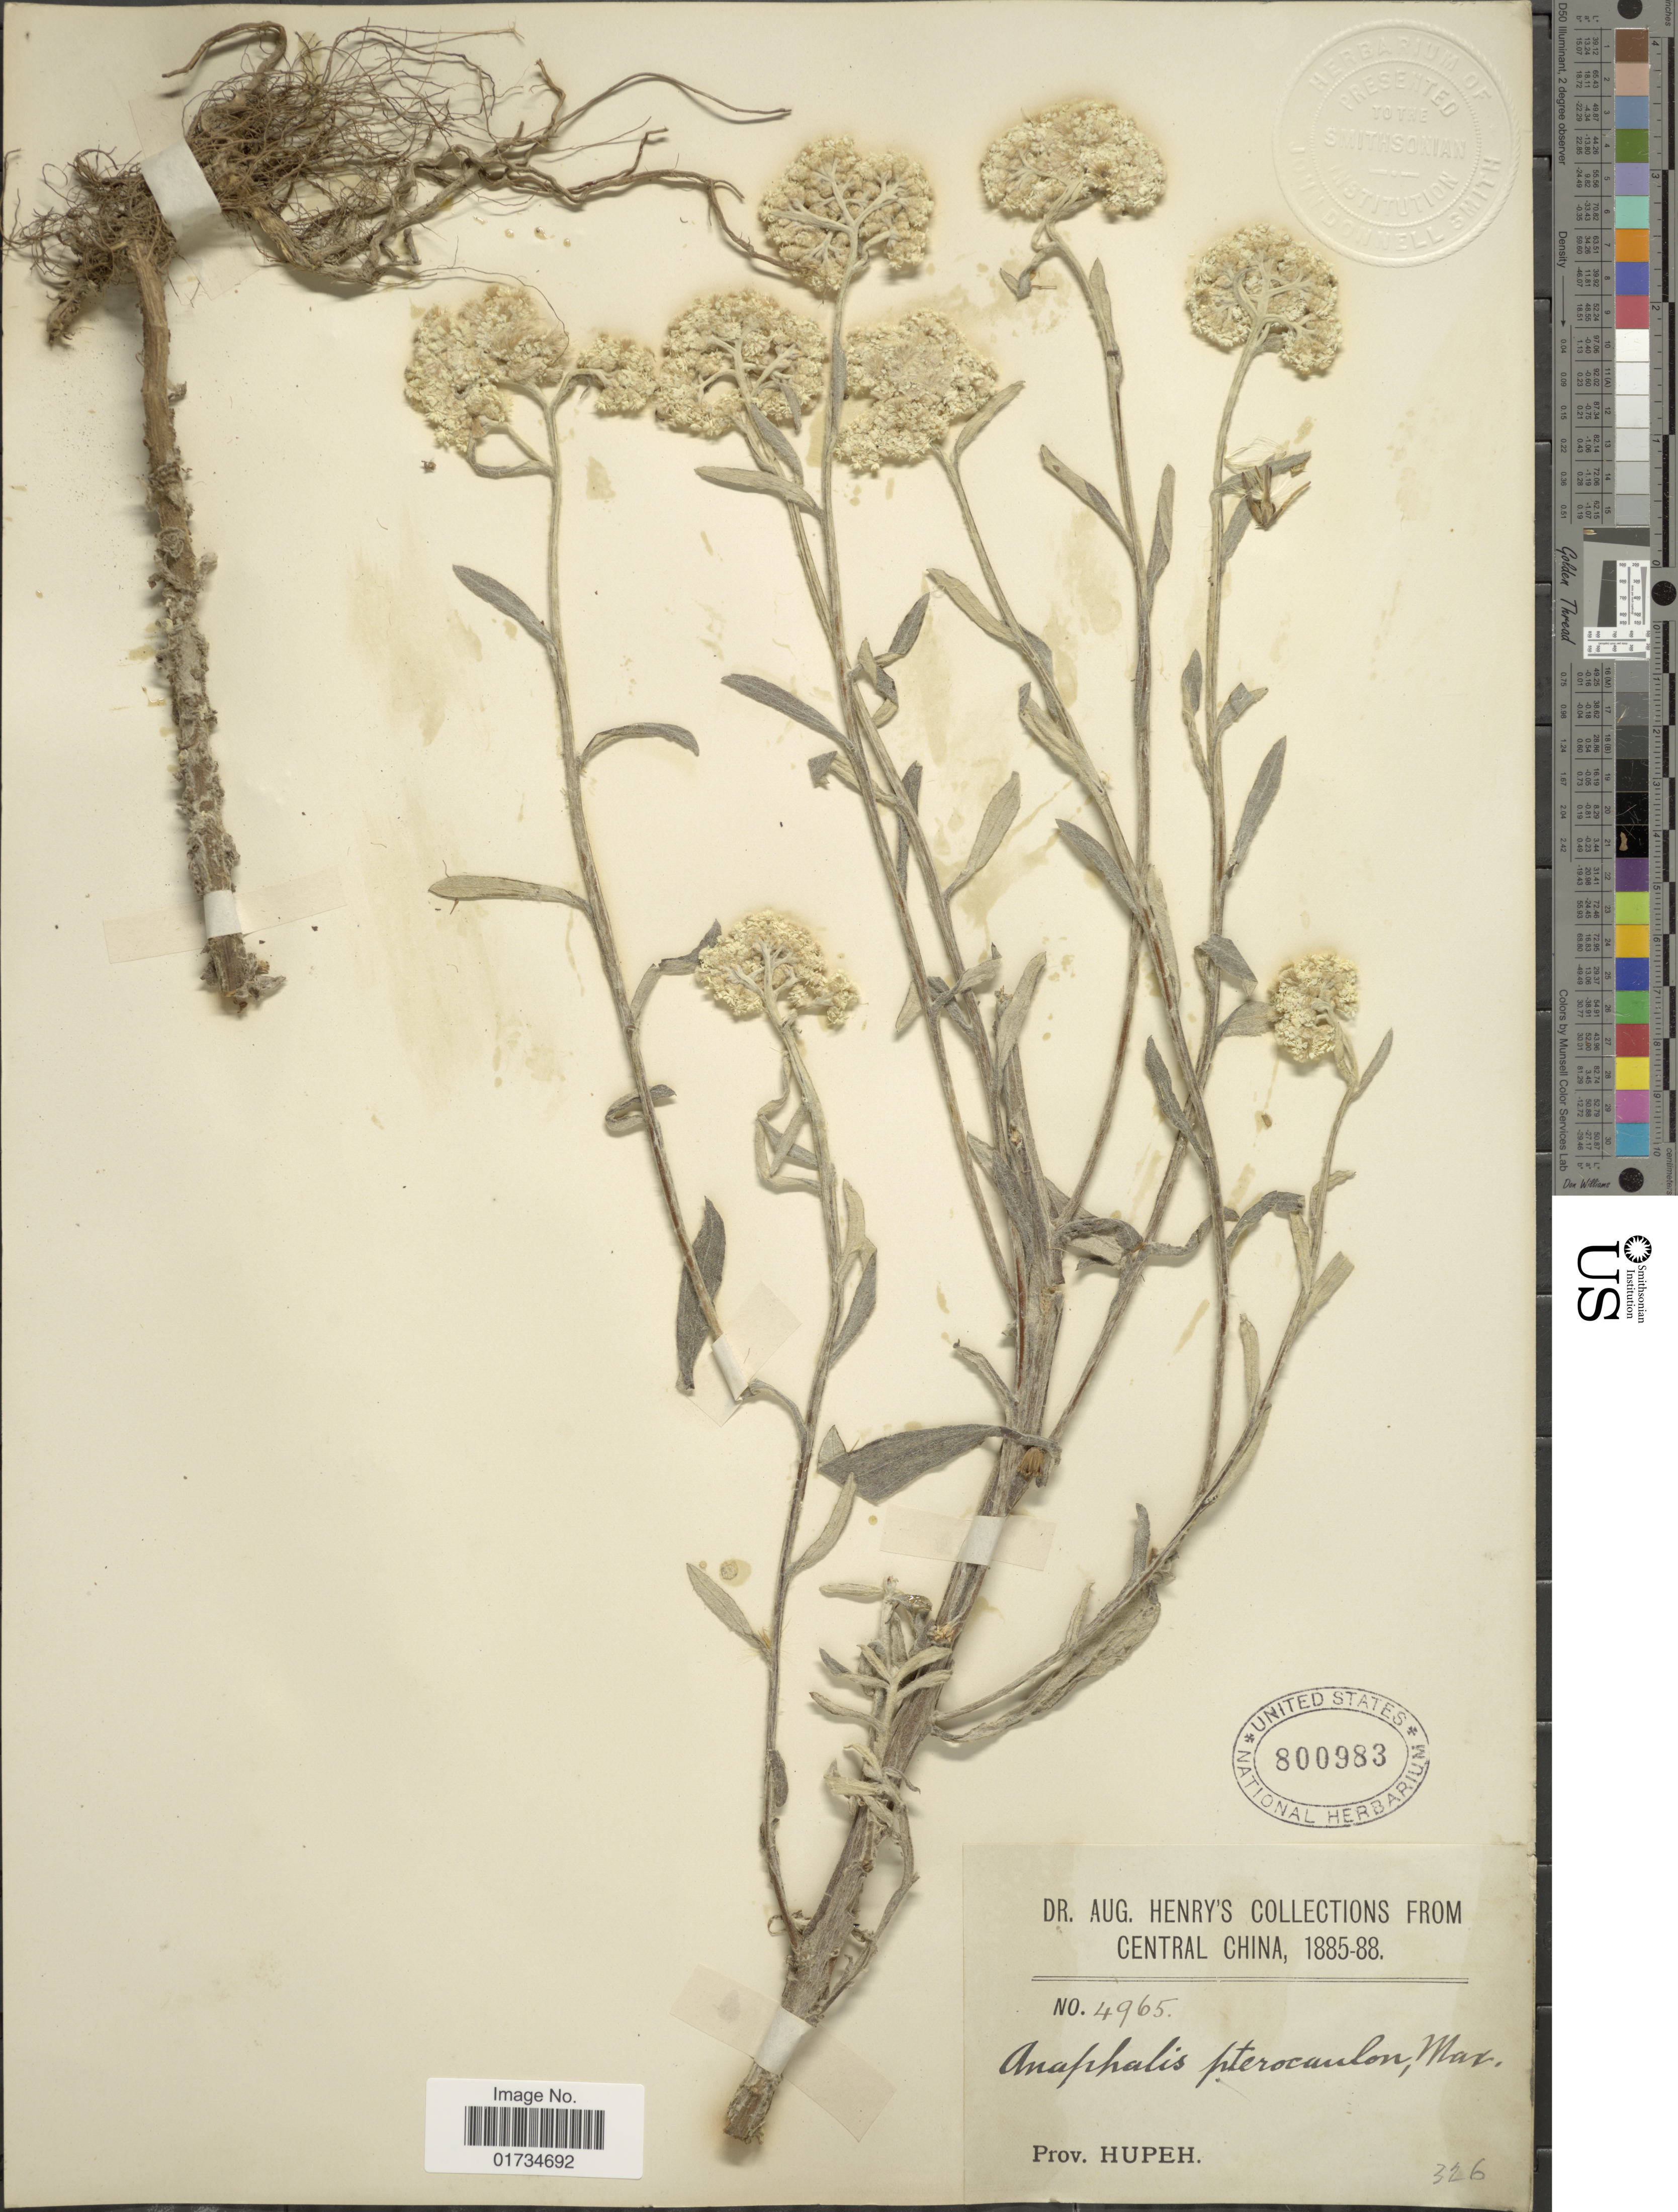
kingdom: Plantae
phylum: Tracheophyta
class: Magnoliopsida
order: Asterales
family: Asteraceae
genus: Anaphalis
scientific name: Anaphalis pterocaulon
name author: Maxim.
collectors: A. Henry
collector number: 4965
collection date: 1885/1888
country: China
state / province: Hubei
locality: Prov. Hupeh. Central China.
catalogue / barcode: US 800983